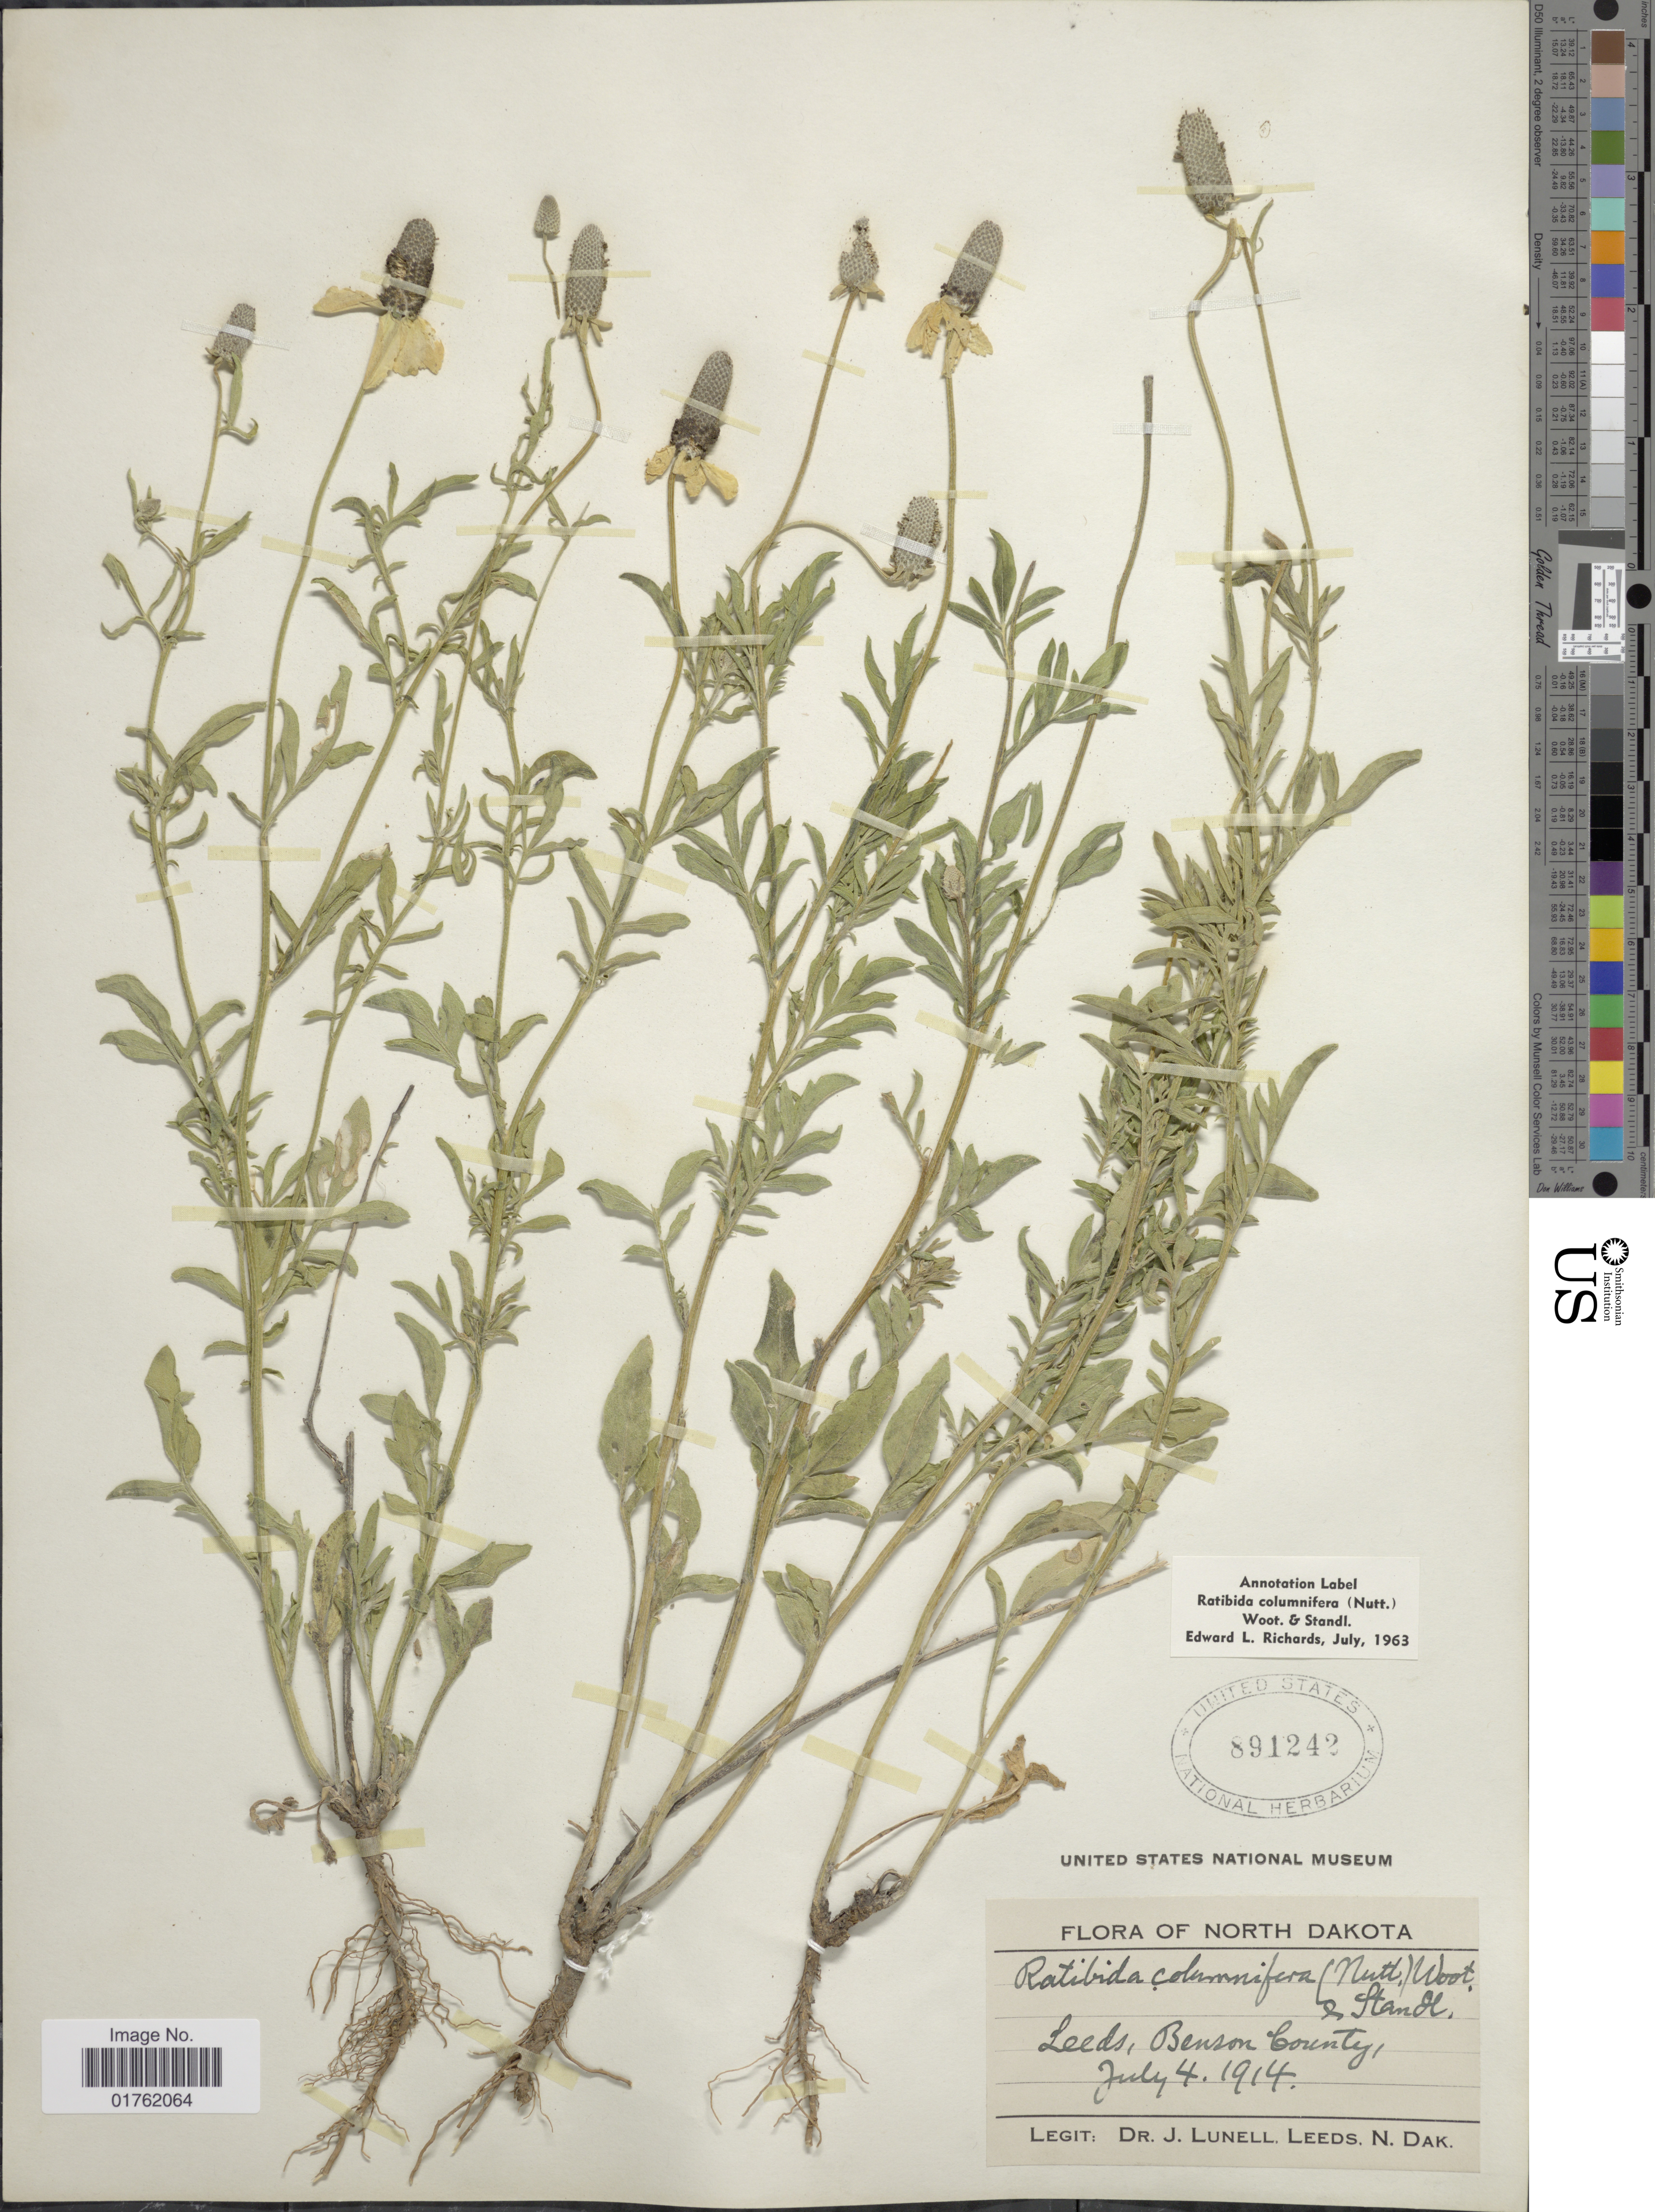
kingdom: Plantae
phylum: Tracheophyta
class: Magnoliopsida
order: Asterales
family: Asteraceae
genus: Ratibida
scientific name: Ratibida columnaris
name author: (Pursh) D. Don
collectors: J. Lunell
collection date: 1914-07-04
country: United States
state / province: North Dakota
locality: Leeds, Benson County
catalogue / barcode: US 891242